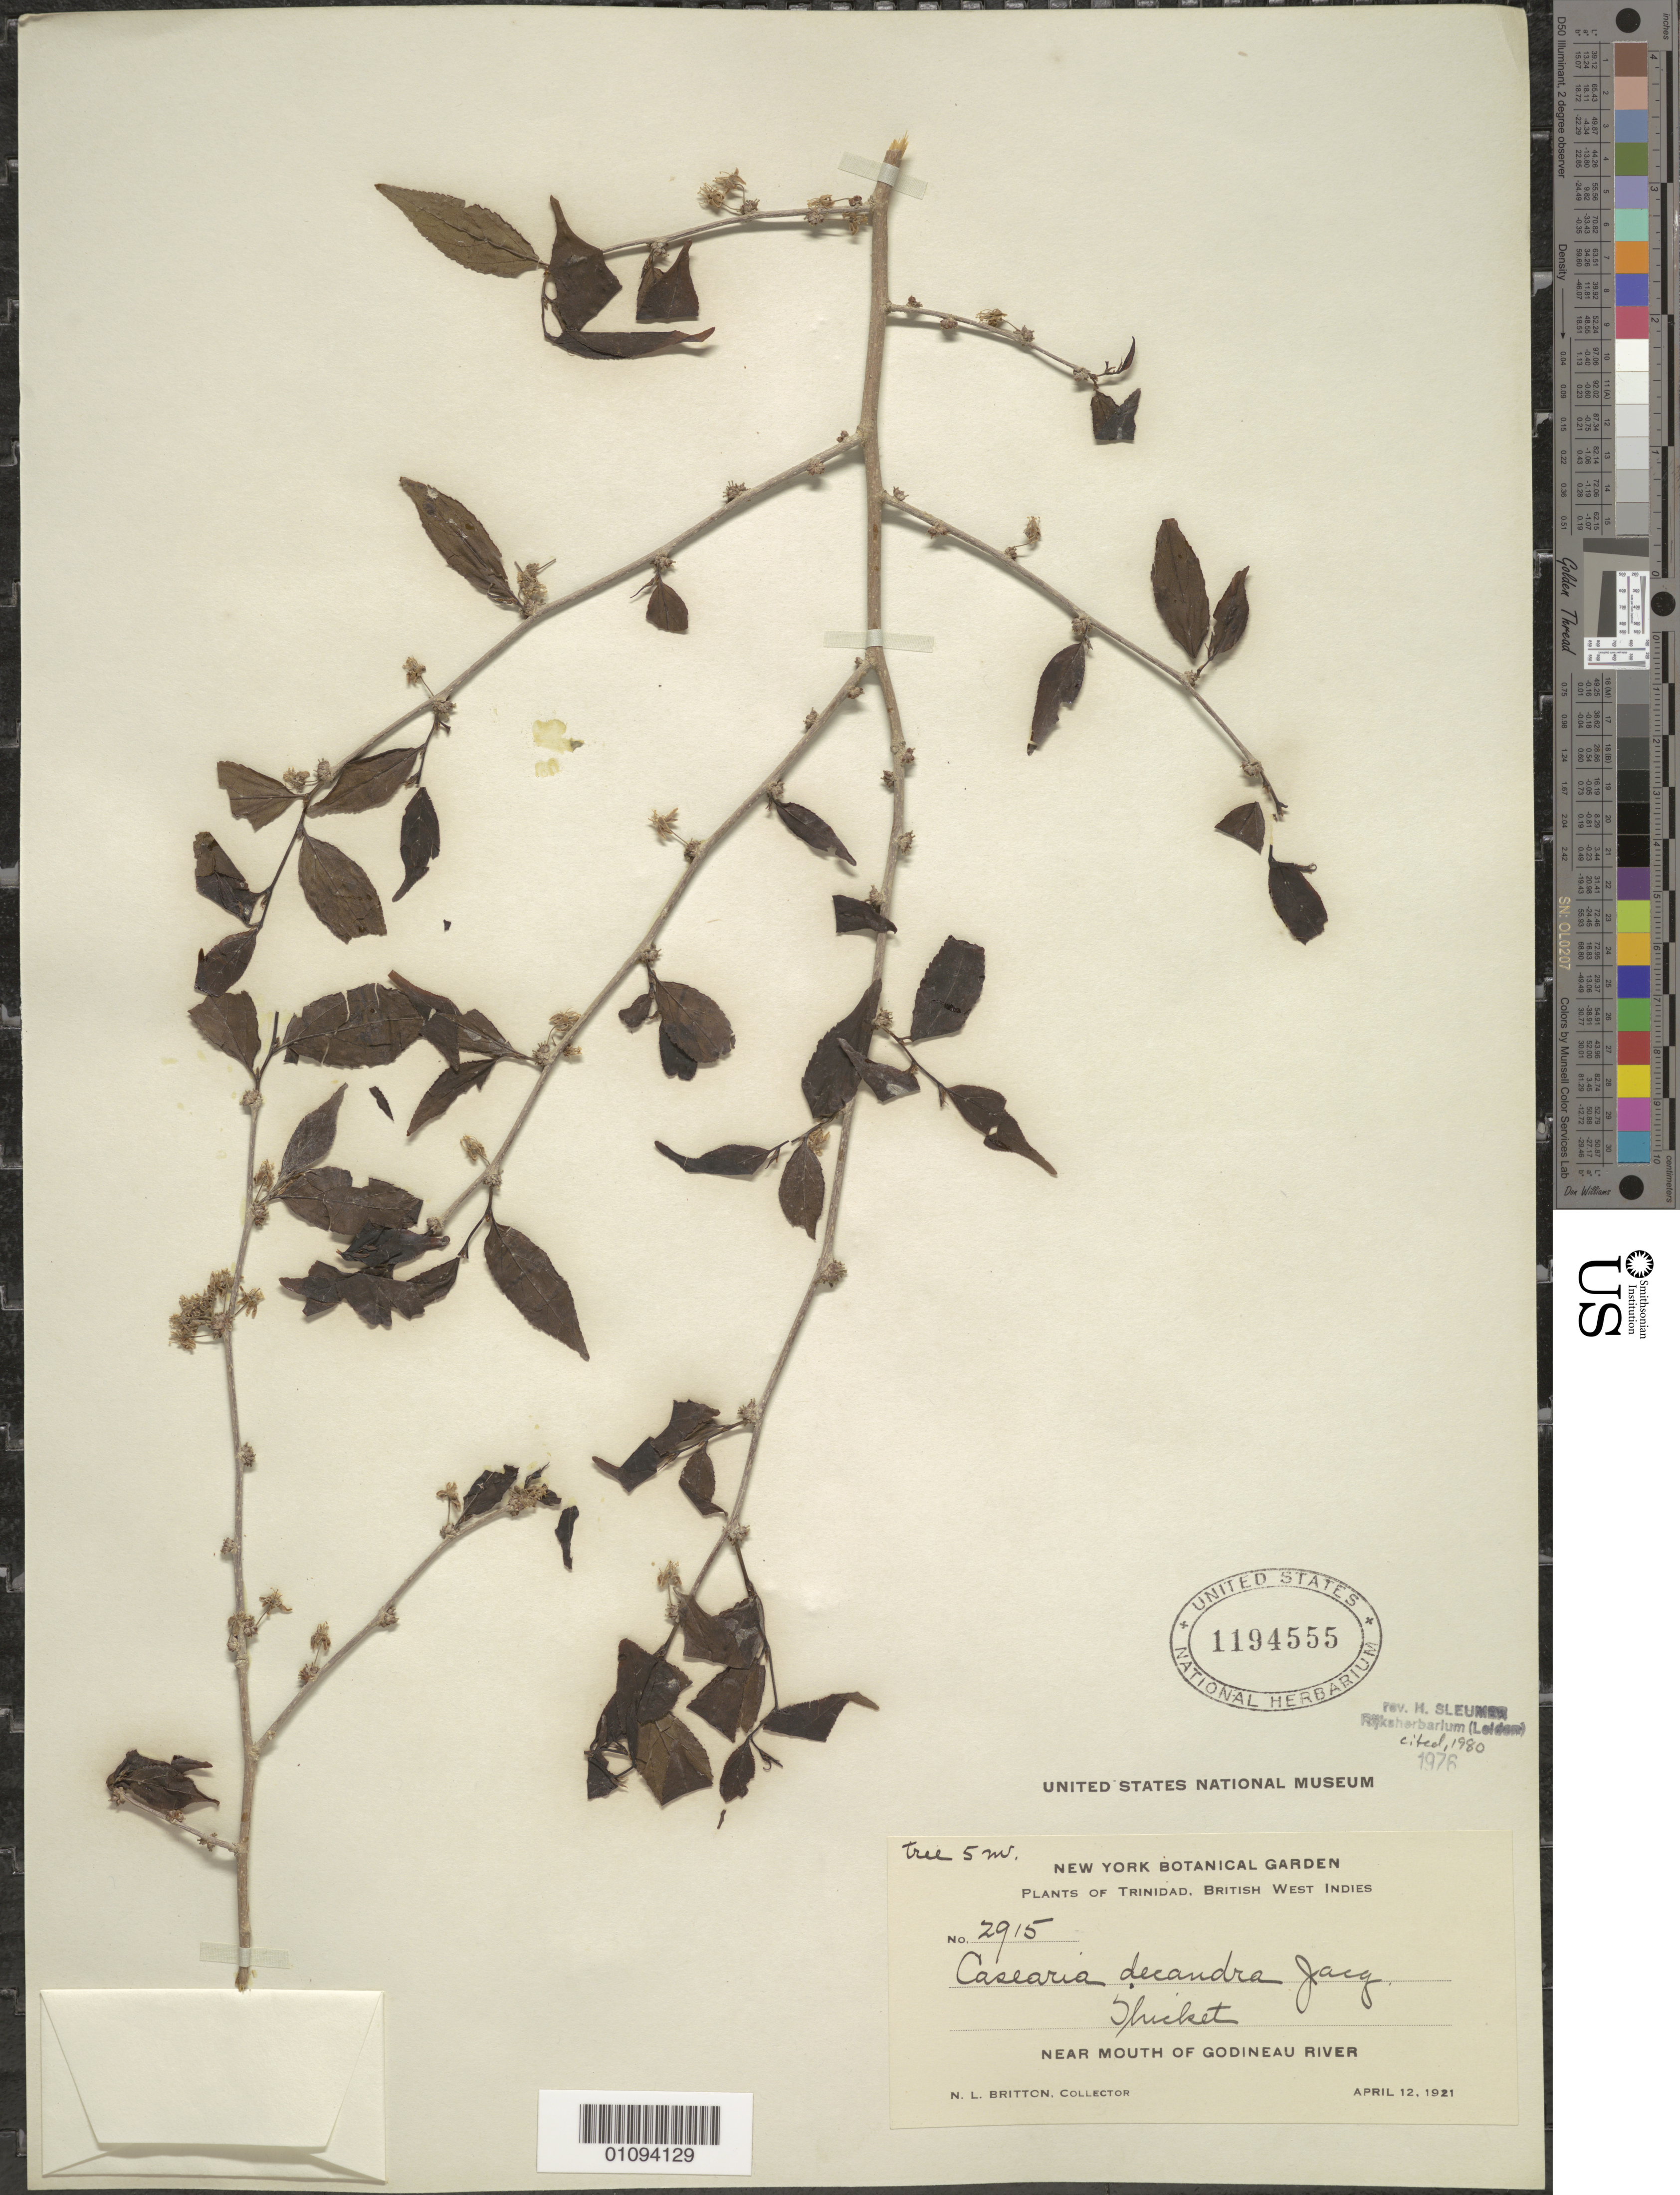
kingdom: Plantae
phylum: Tracheophyta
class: Magnoliopsida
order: Malpighiales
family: Salicaceae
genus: Casearia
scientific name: Casearia decandra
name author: Jacq.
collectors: N. Britton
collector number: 2915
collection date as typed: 12 Apr 1921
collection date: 1921-04-12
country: Trinidad and Tobago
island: Trinidad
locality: Godineau River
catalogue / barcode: US 1194555